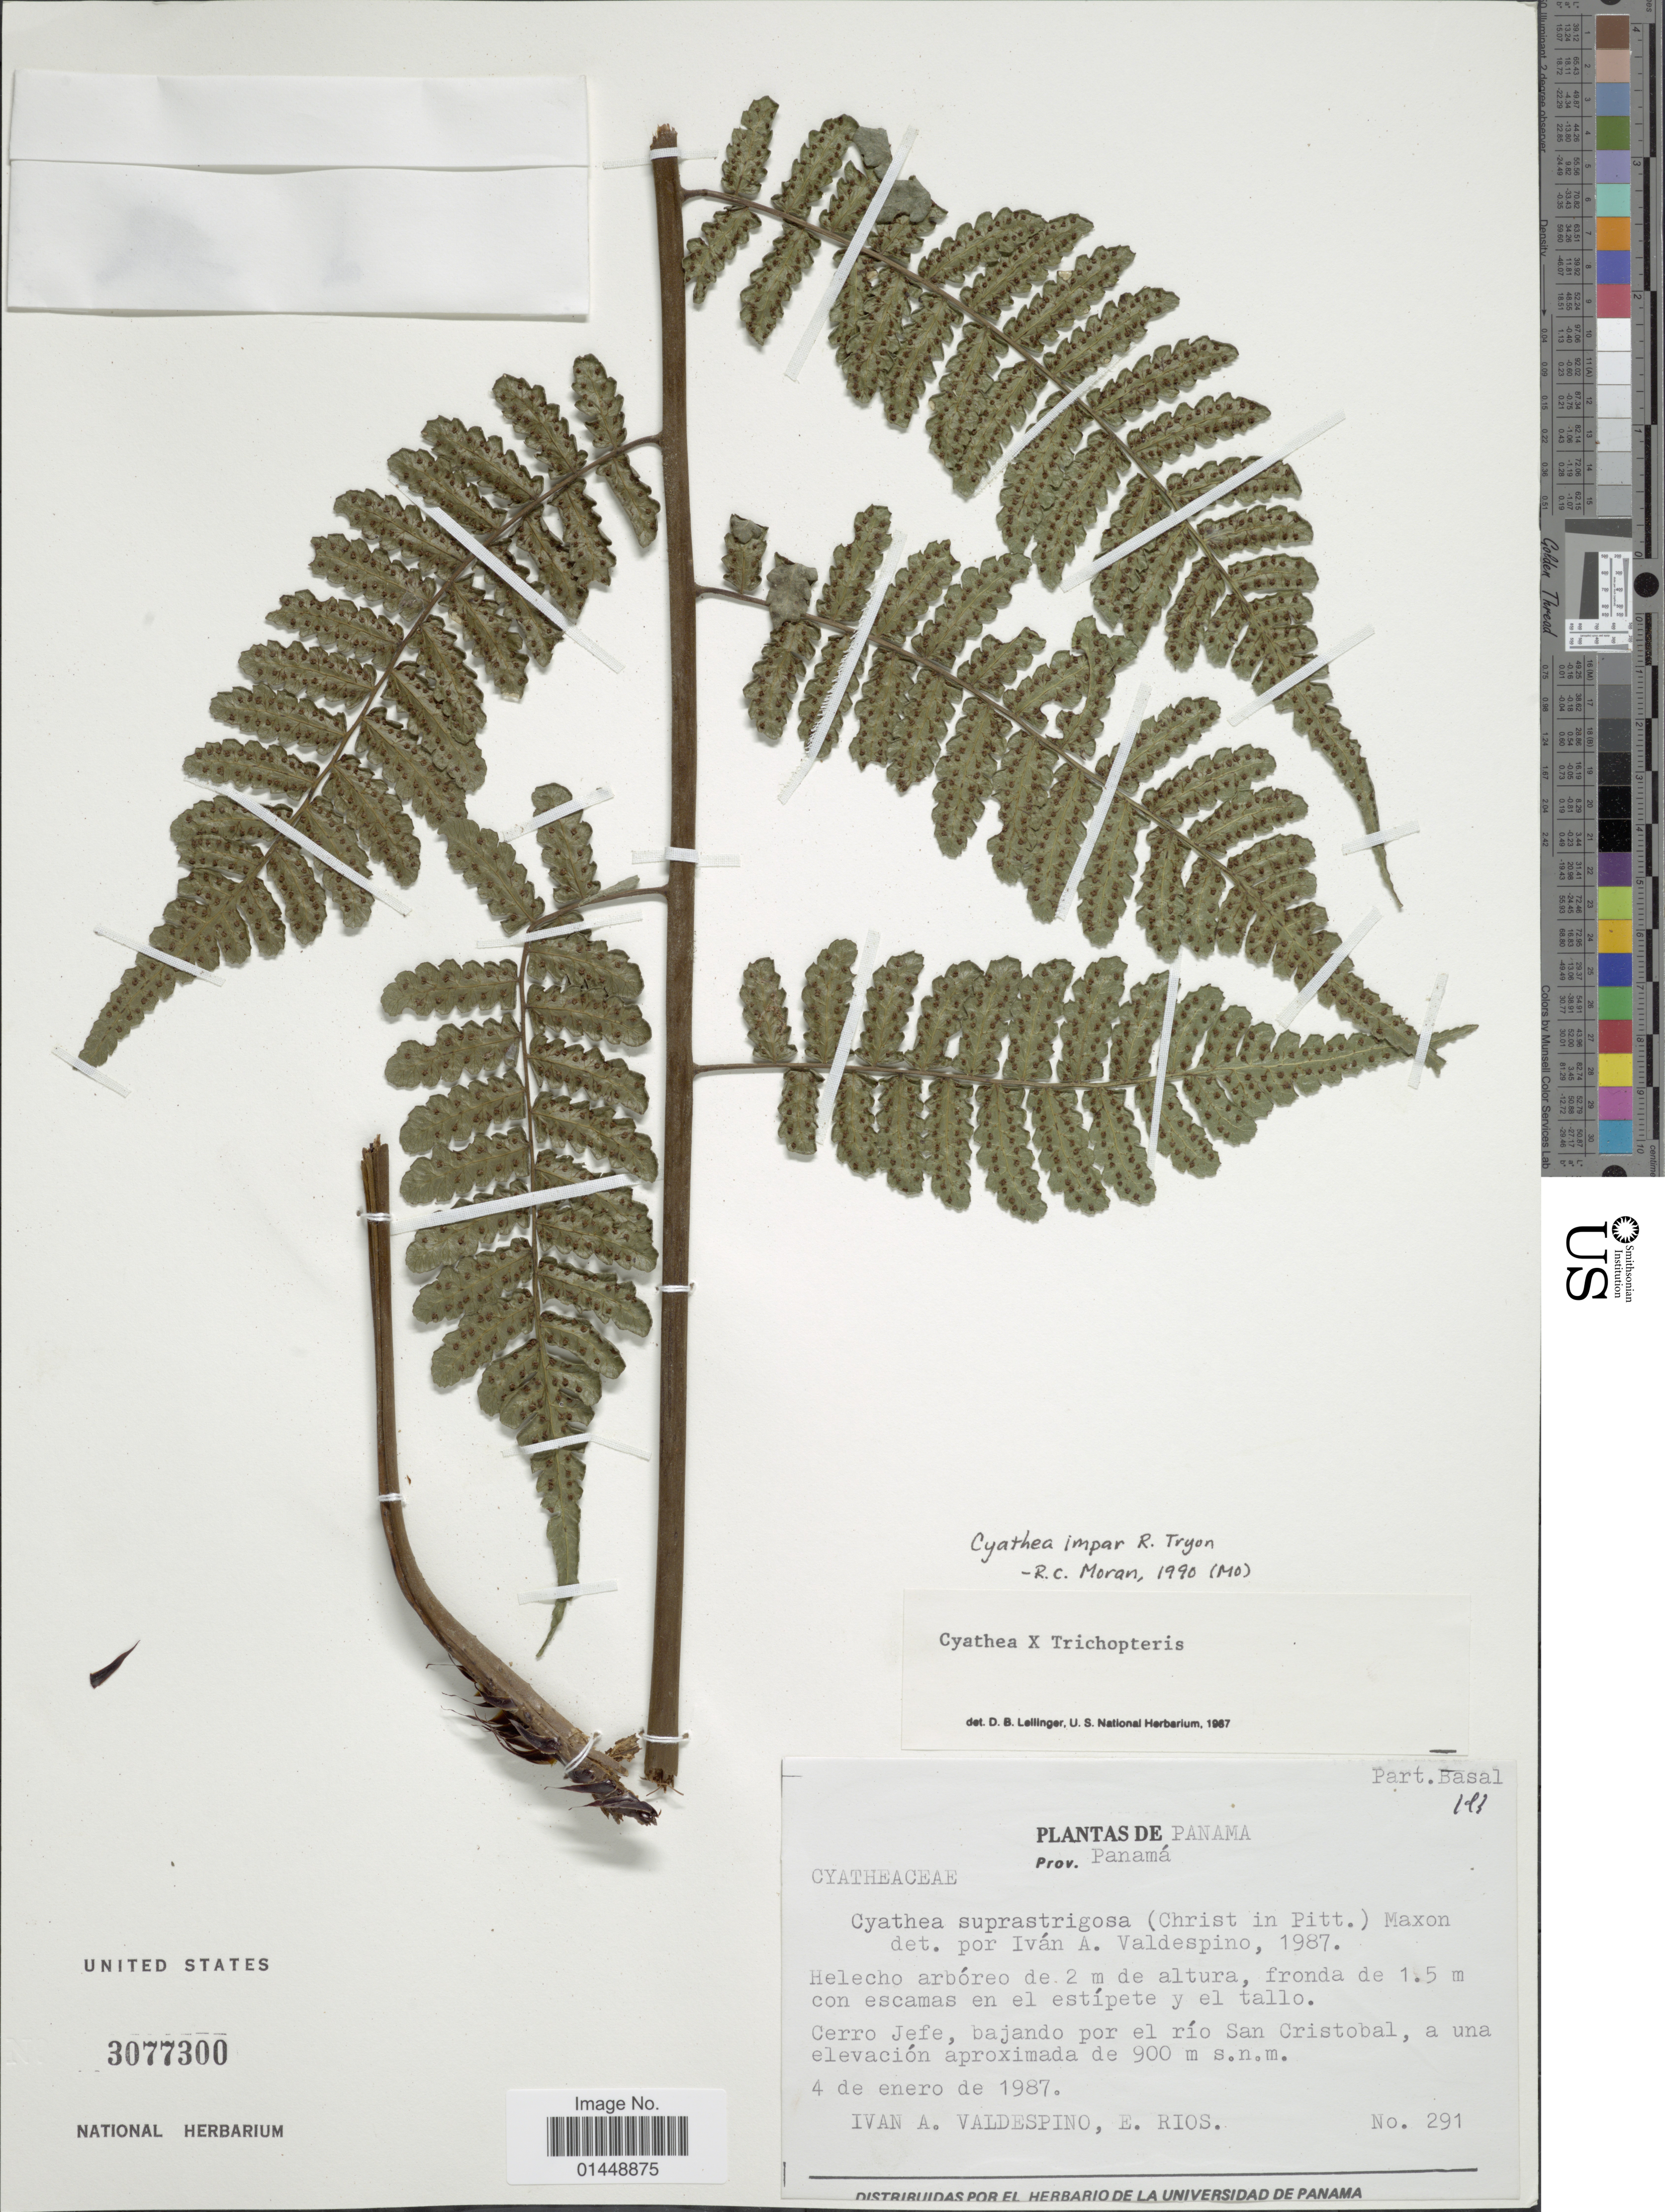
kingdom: Plantae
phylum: Tracheophyta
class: Polypodiopsida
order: Cyatheales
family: Cyatheaceae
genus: Cyathea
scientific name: Cyathea impar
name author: R.M. Tryon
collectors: I. A. Valdespino & E. Rios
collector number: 291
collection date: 1987-01-04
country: Panama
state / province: Panamá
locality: Prov. Panamá. Cerro Jefe, bajando por el río San Cristobal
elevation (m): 900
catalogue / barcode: US 3077300